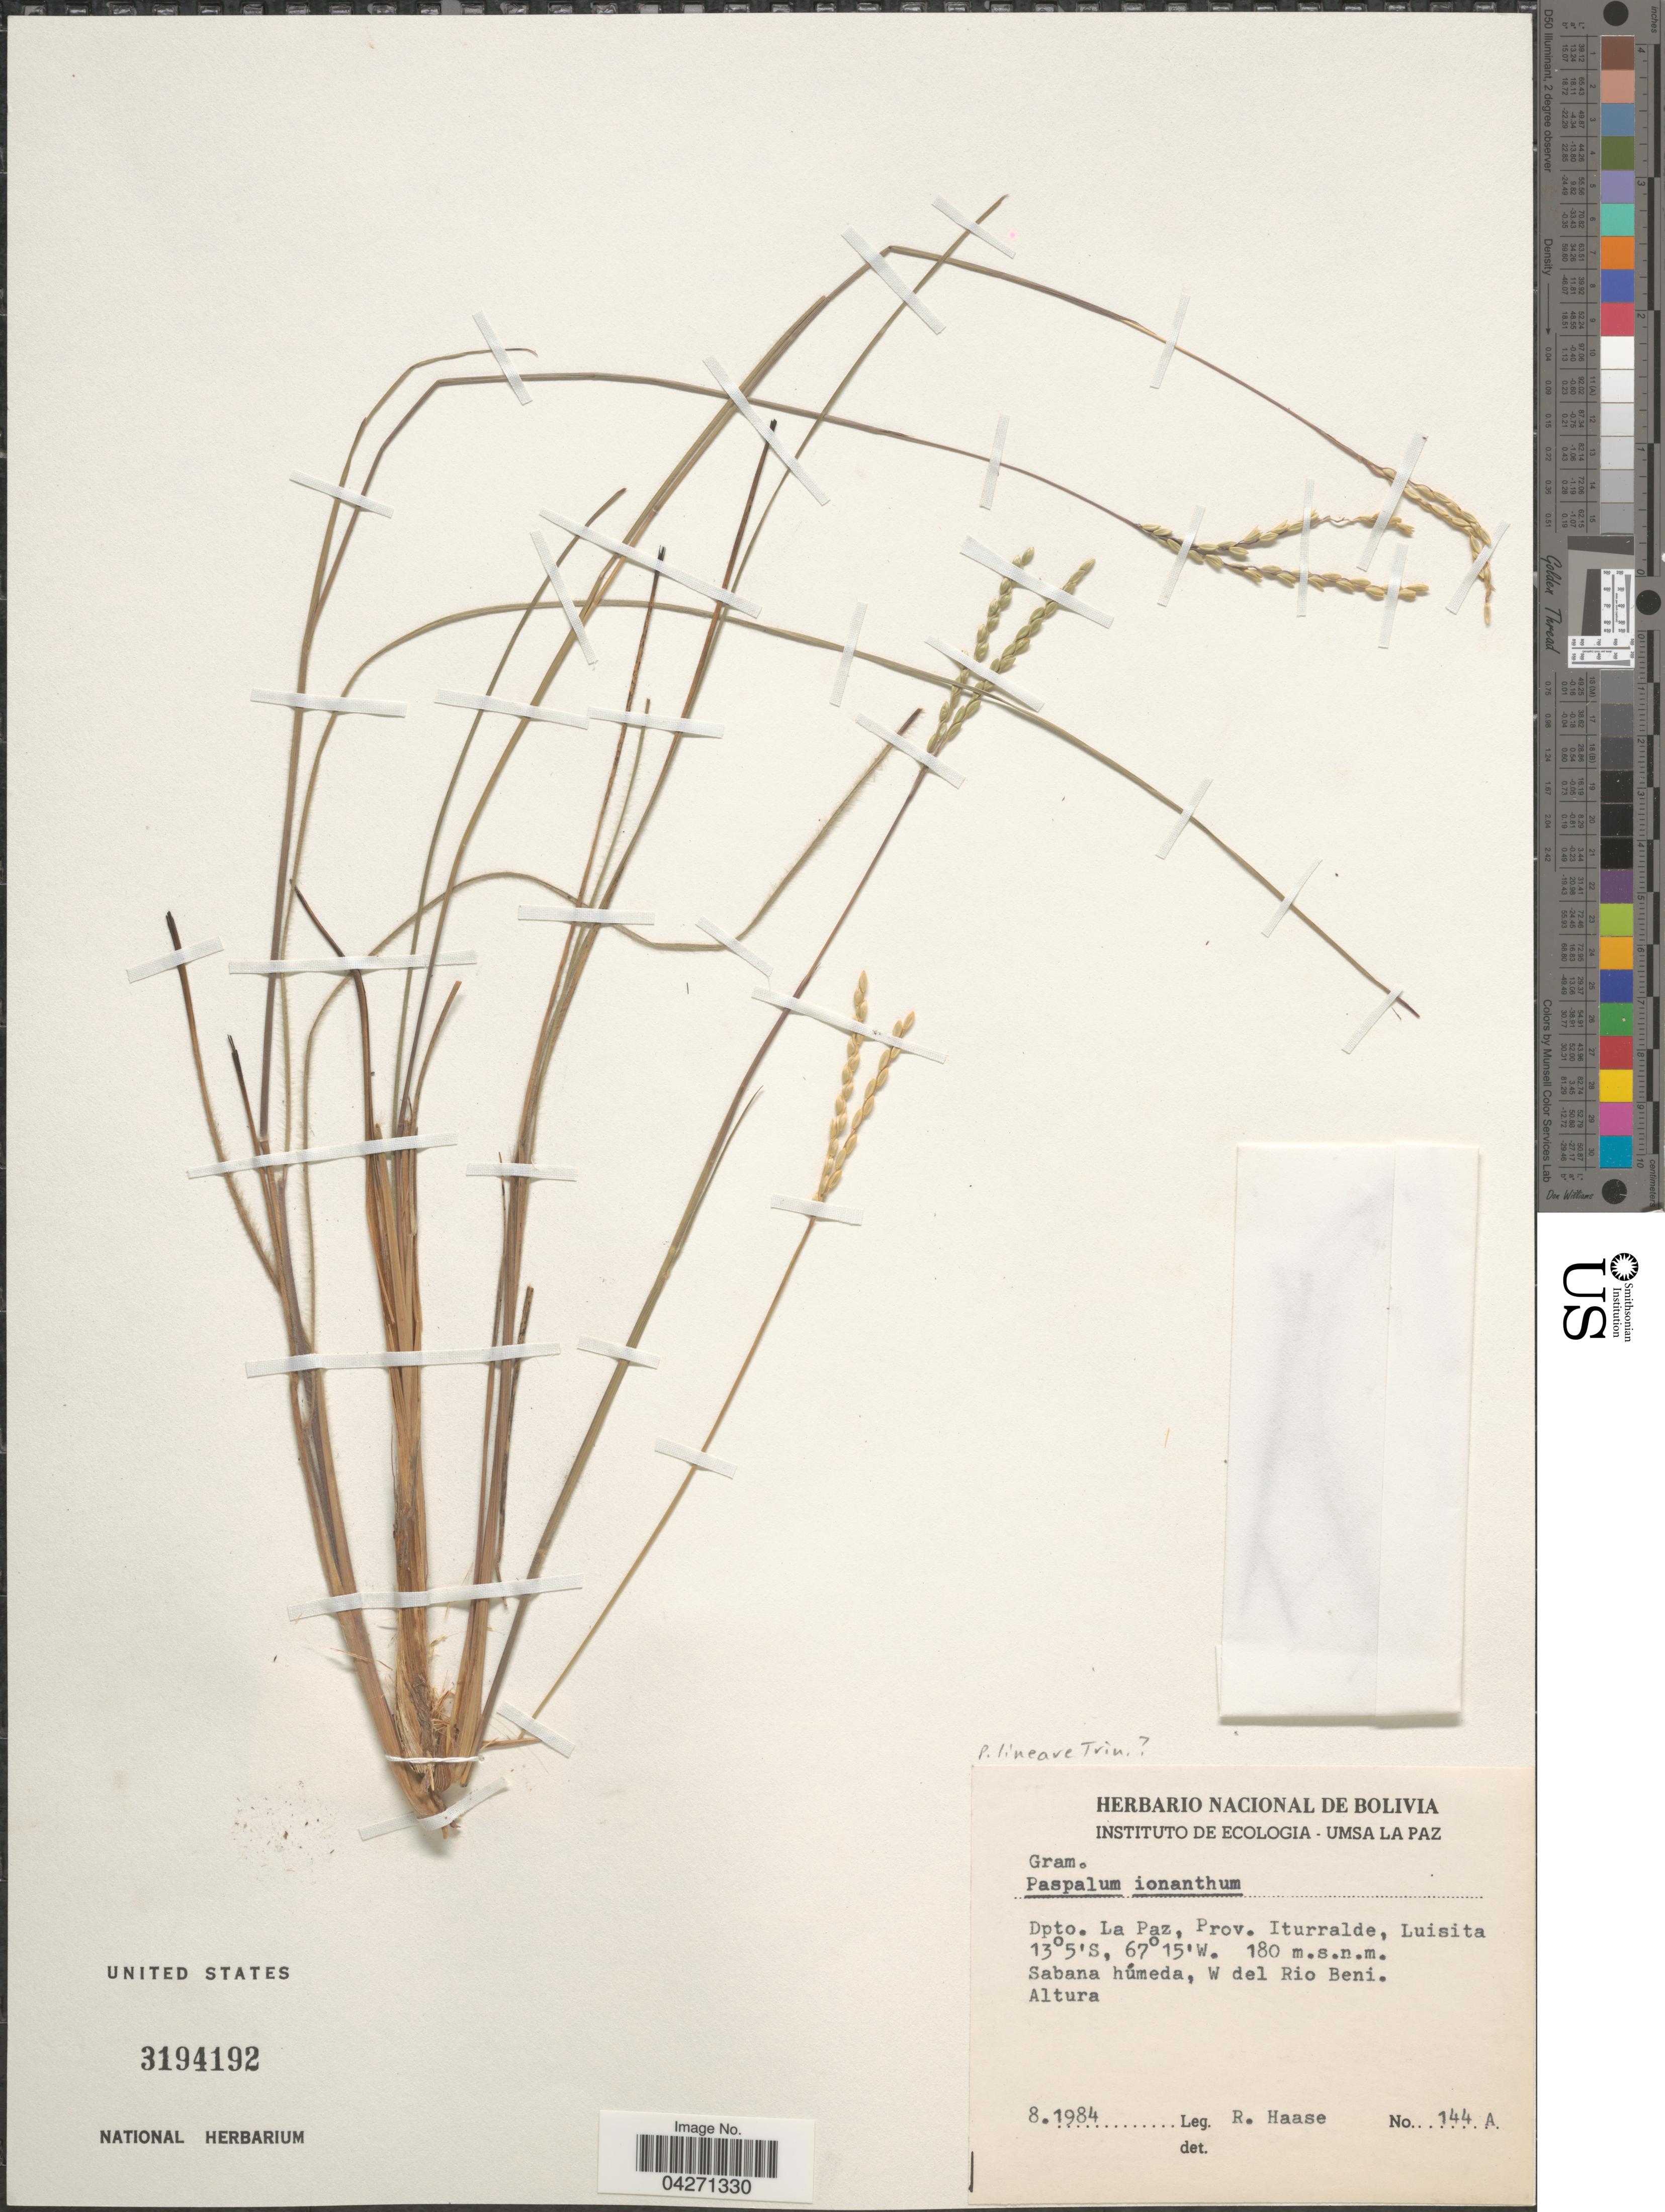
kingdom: Plantae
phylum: Tracheophyta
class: Liliopsida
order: Poales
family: Poaceae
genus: Paspalum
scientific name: Paspalum lineare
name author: E. Fourn.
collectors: R. Haase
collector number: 144A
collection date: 1984-08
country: Bolivia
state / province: La Paz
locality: Dpto. La Paz, Prov. Iturralde, Luisita. Sabana húmeda, W del Rio Beni.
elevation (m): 180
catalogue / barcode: US 3194192